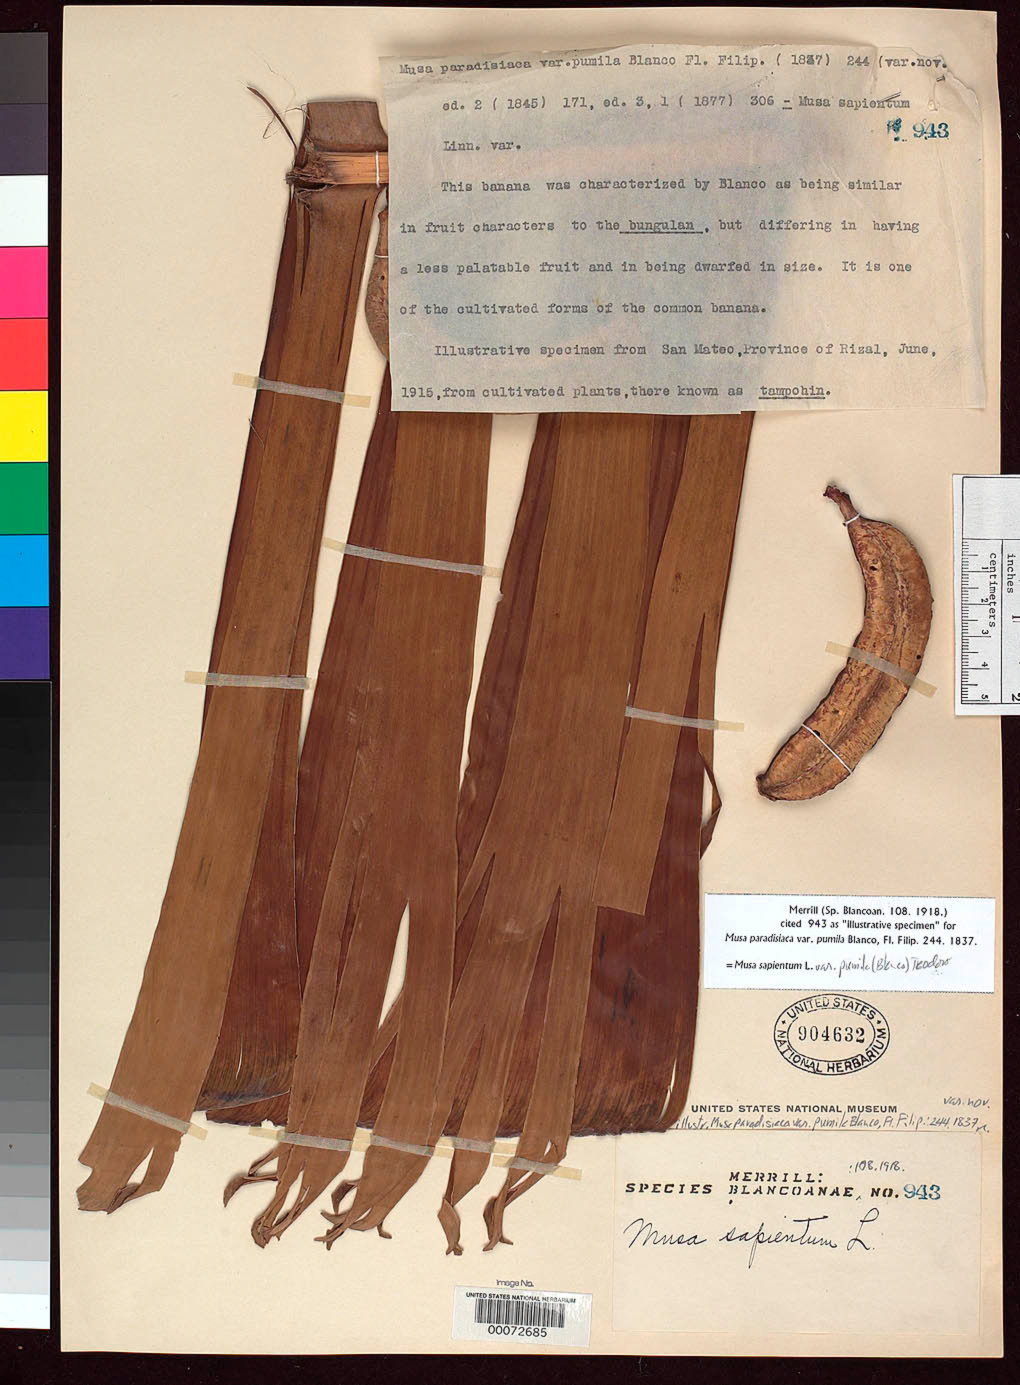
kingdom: Plantae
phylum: Tracheophyta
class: Liliopsida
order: Zingiberales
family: Musaceae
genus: Musa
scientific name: Musa x paradisiaca var. pumila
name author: Blanco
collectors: E. D. Merrill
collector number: Sp. Blancoan. 0943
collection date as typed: Jun 1915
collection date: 1915-06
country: Philippines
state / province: Calabarzon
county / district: Rizal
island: Luzon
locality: San mateo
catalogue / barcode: US 904632